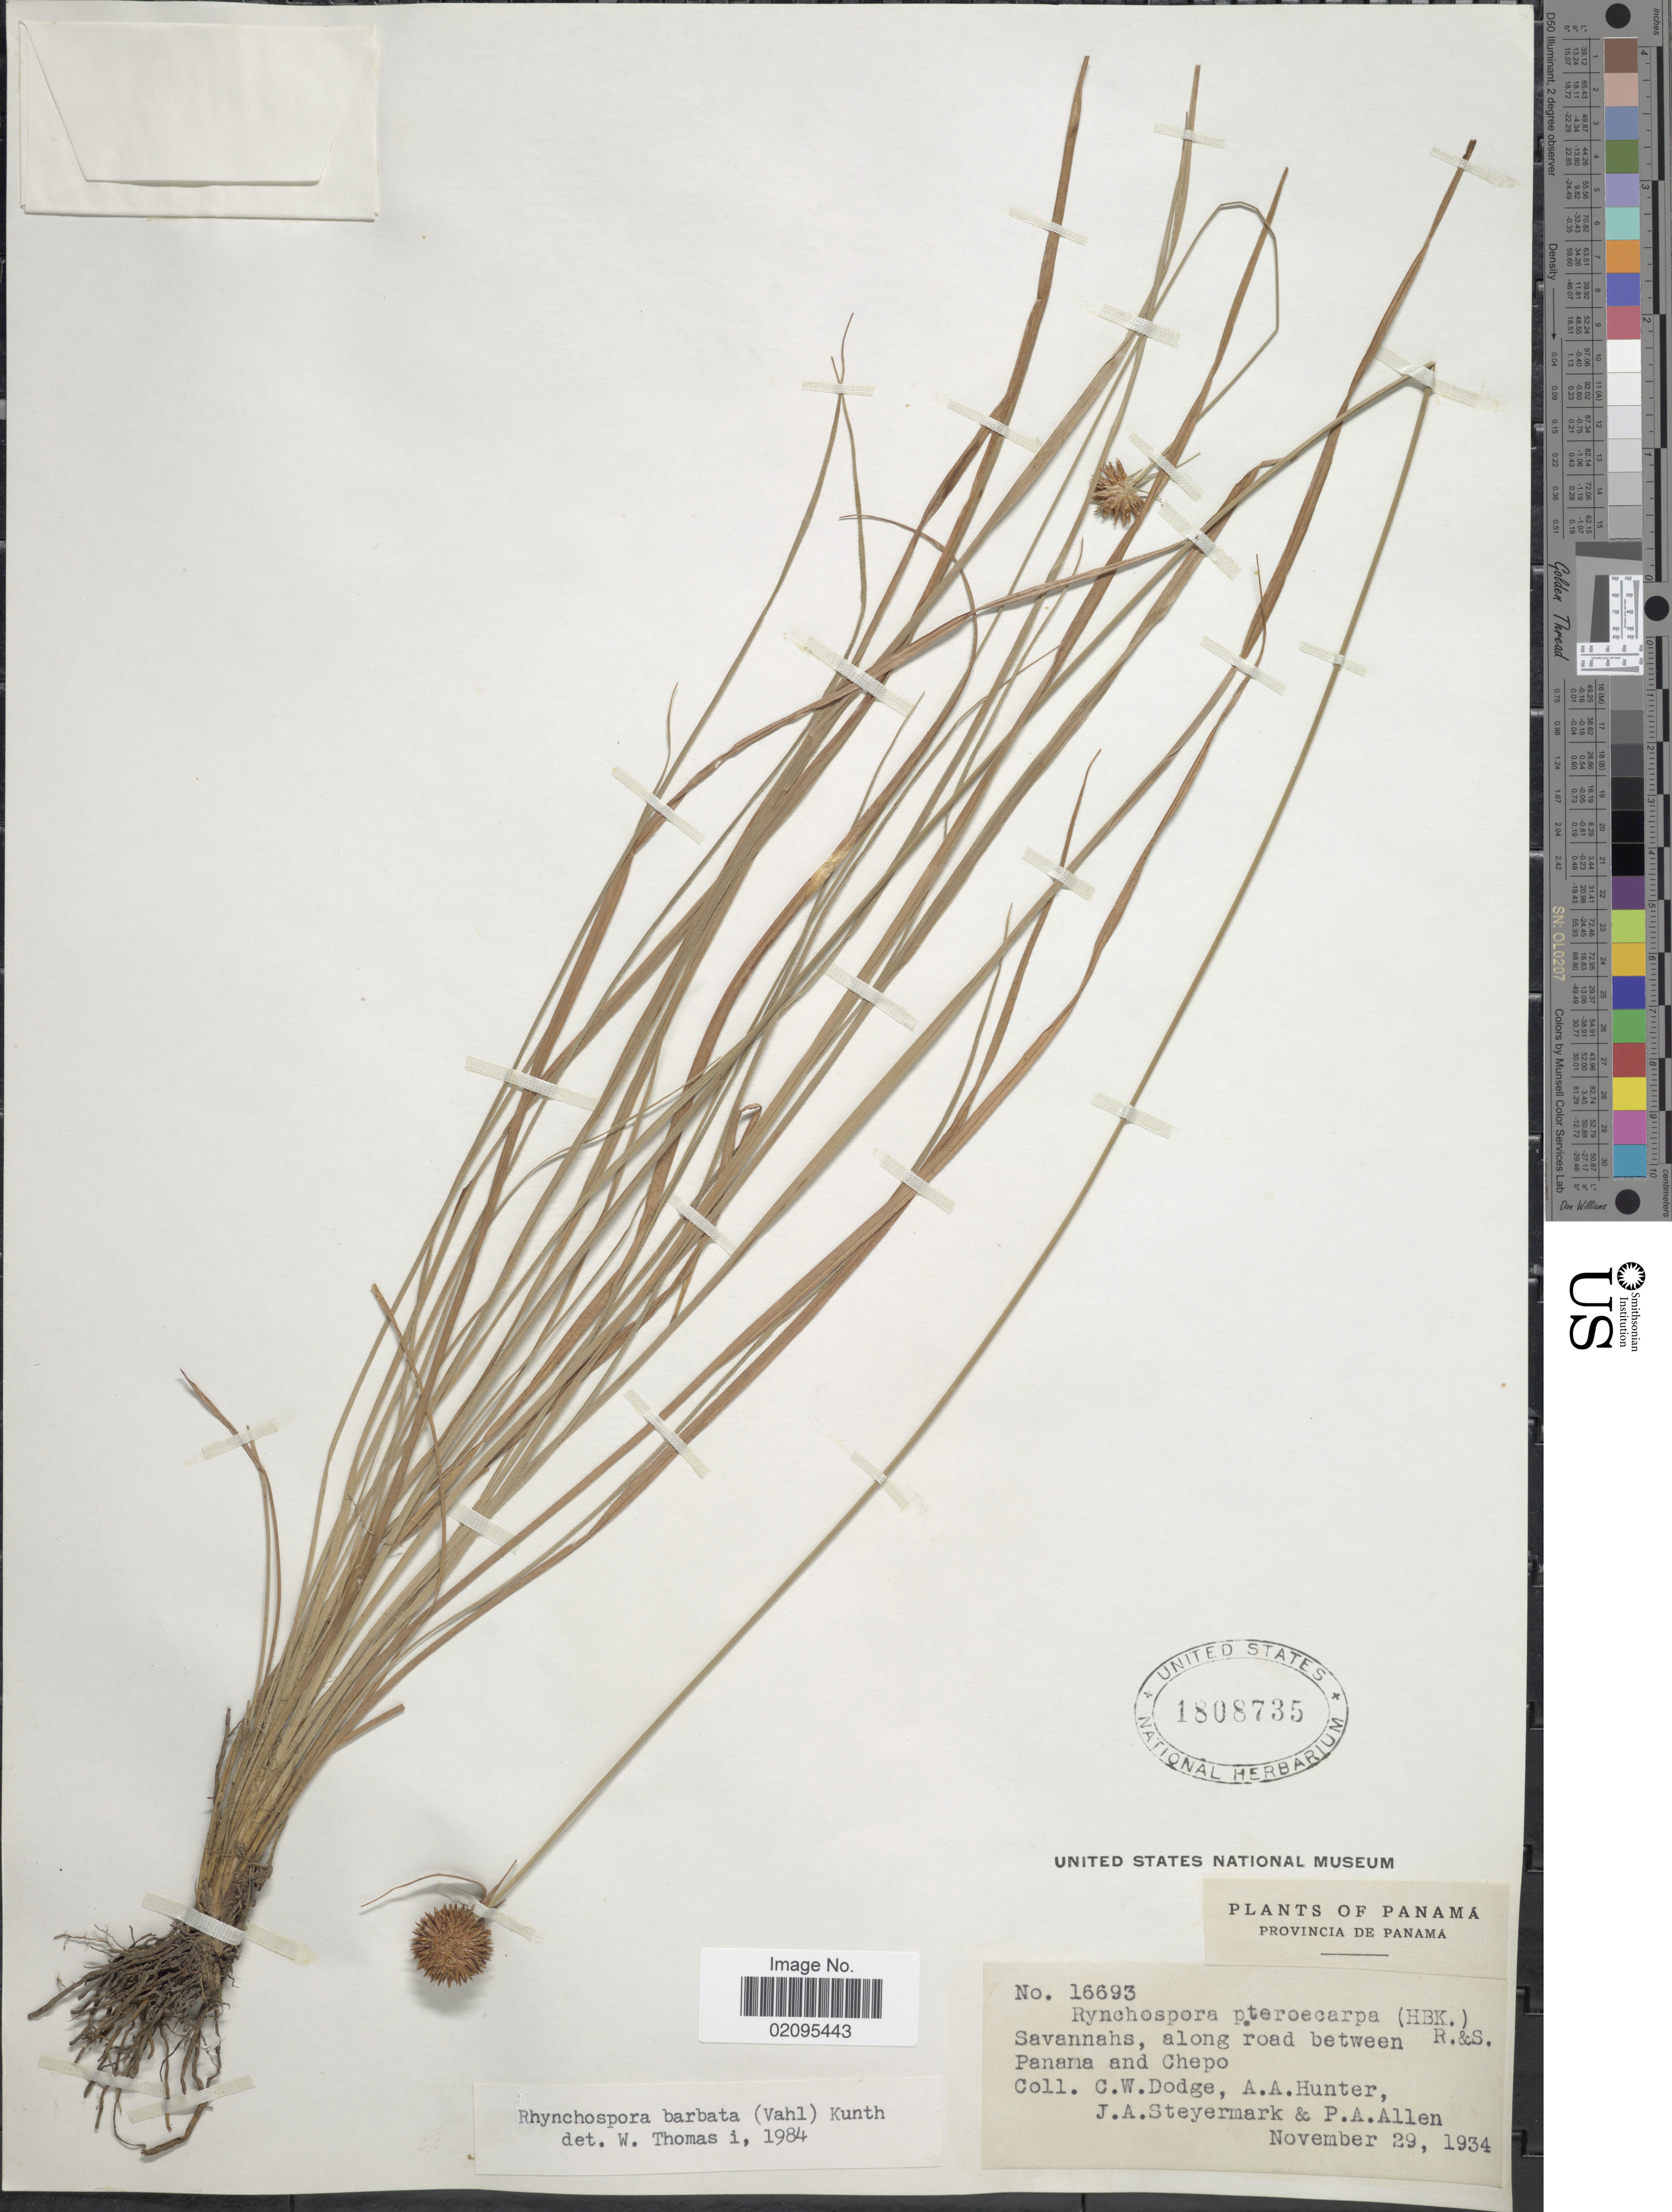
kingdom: Plantae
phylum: Tracheophyta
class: Liliopsida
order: Poales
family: Cyperaceae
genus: Rhynchospora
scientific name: Rhynchospora hirta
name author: (Nees) Boeckeler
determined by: Alves, K.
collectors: C. Dodge, A. Hunter, J. Steyermark & P. Allen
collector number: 16693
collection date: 1934-11-29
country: Panama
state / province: Panamá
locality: Savannahs, along road between Panama and Chepo.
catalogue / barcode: US 1808735